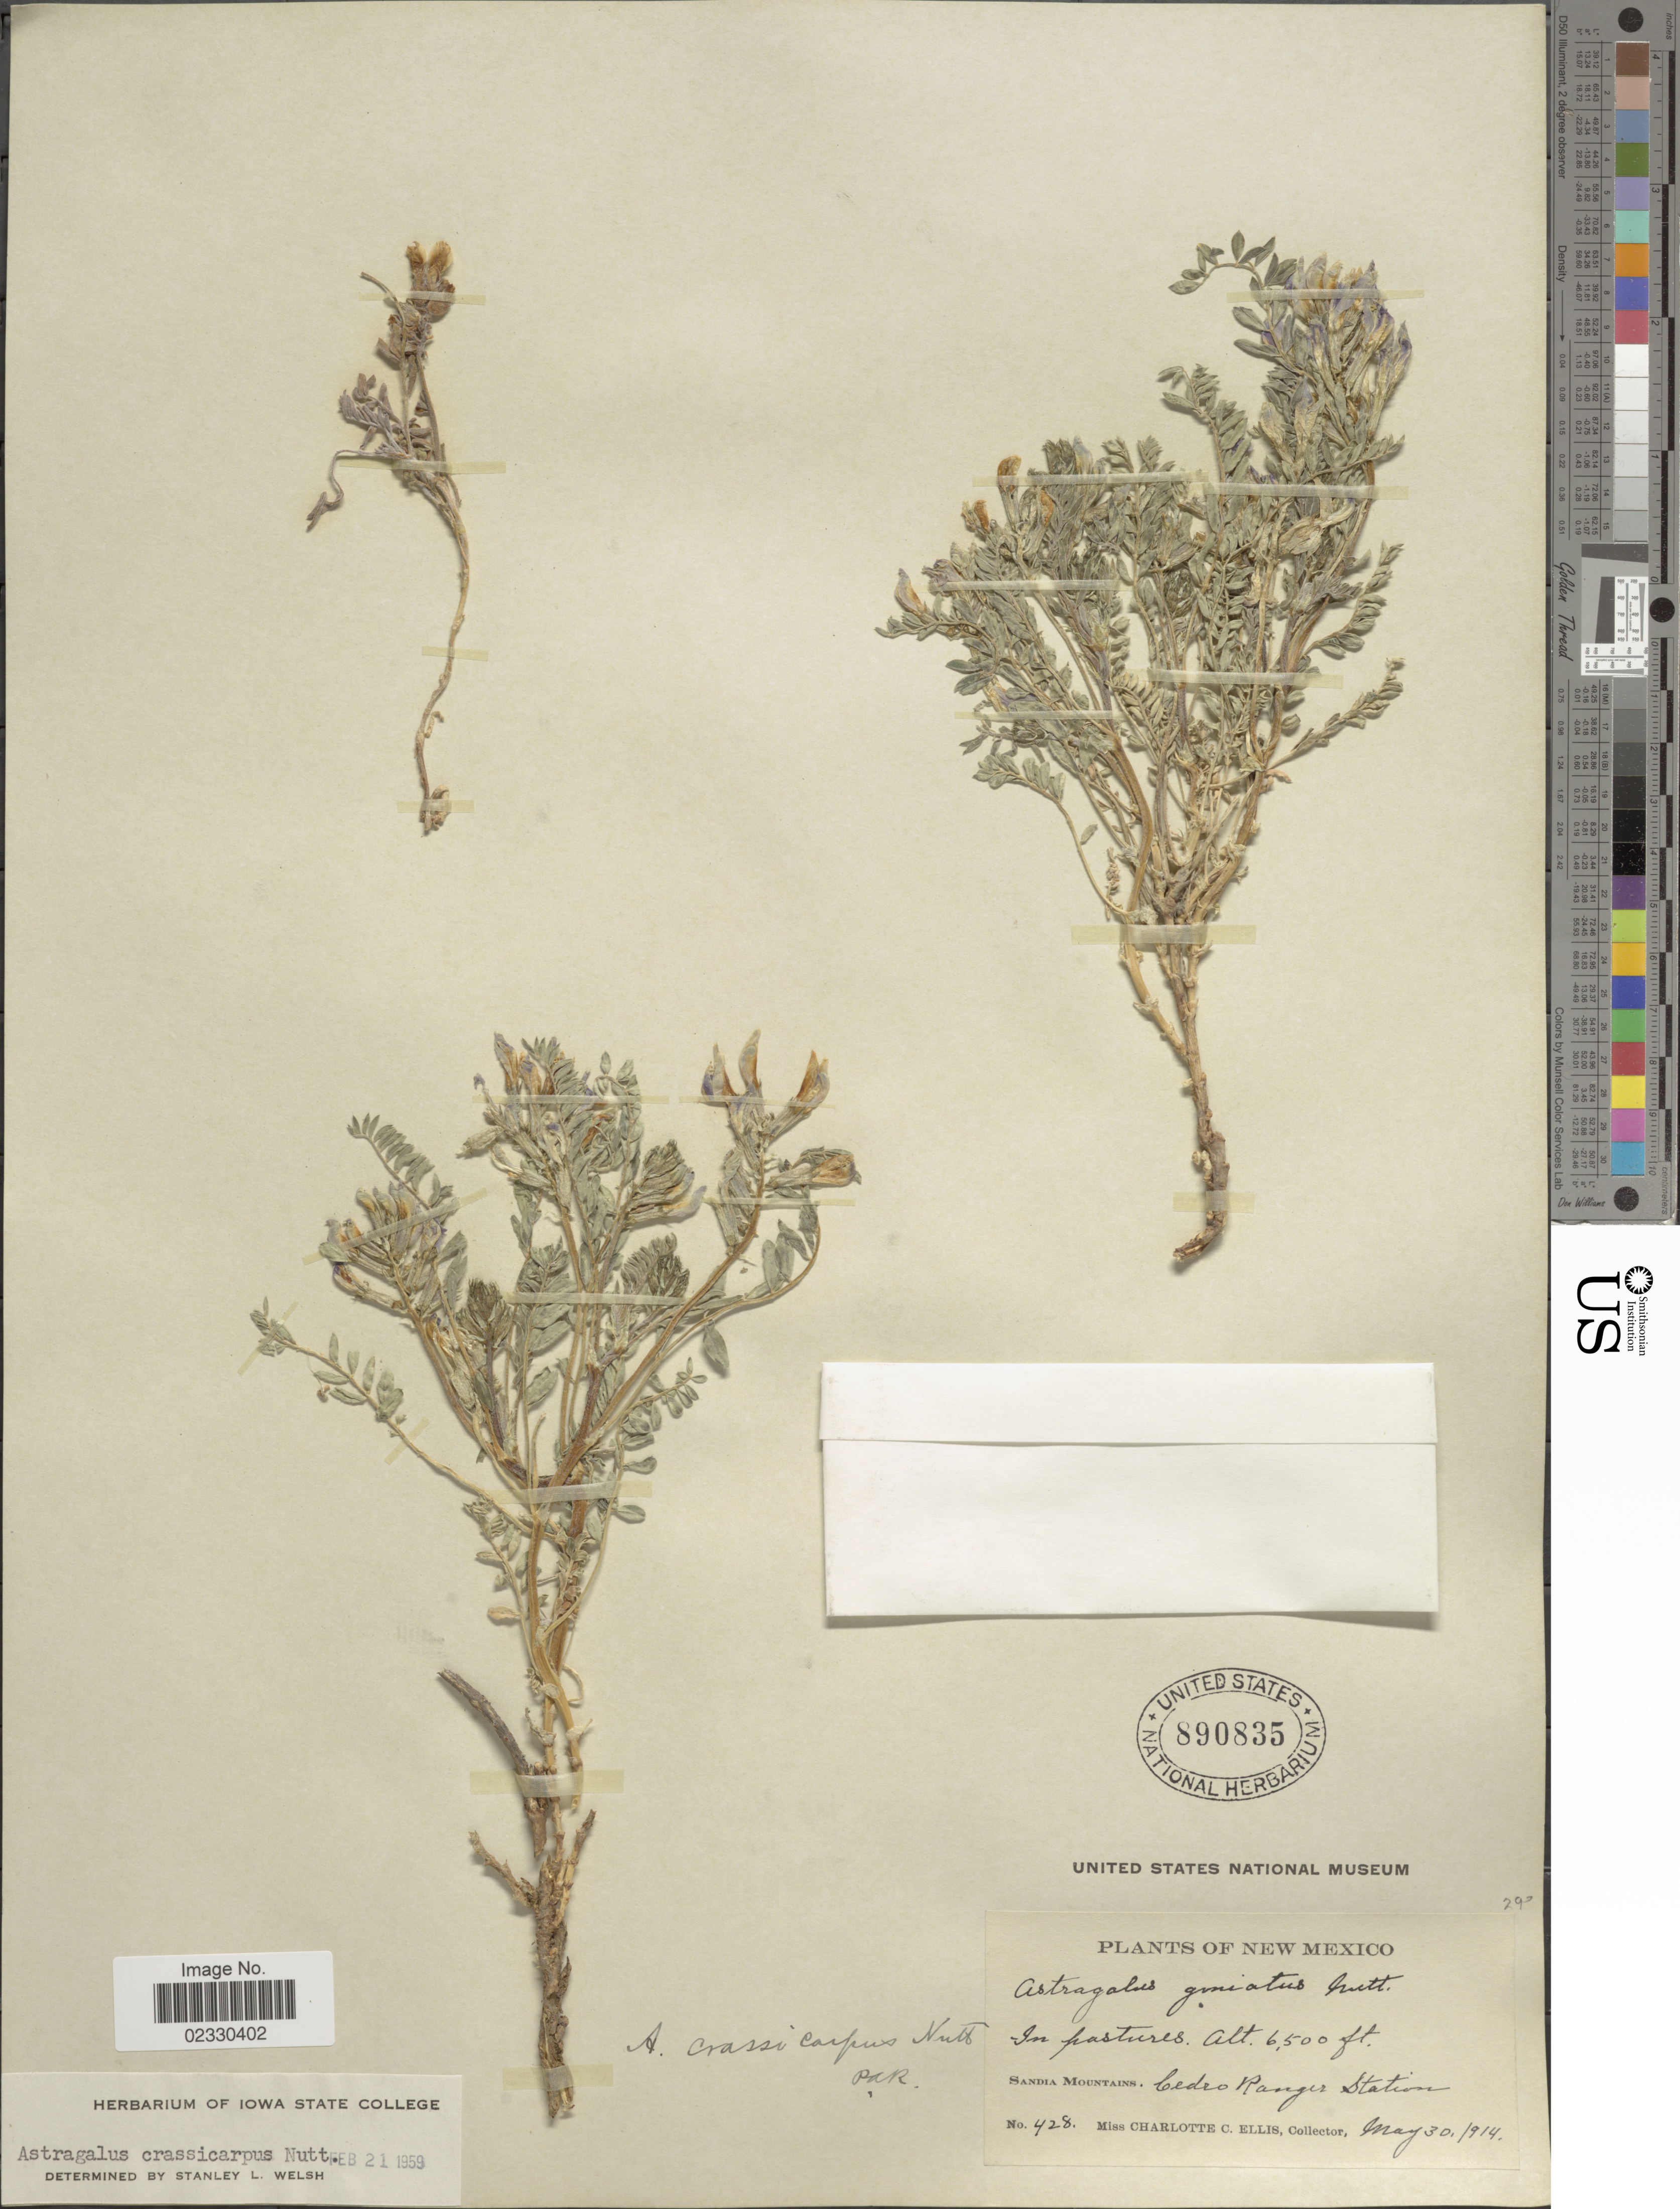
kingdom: Plantae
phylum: Tracheophyta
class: Magnoliopsida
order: Fabales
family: Fabaceae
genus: Astragalus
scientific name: Astragalus crassicarpus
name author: Nutt.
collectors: C. C. Ellis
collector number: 428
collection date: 1914-05-30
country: United States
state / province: New Mexico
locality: In pastures, Sandia Mountains, Cedro Ranger Station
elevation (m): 1981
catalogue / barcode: US 890835